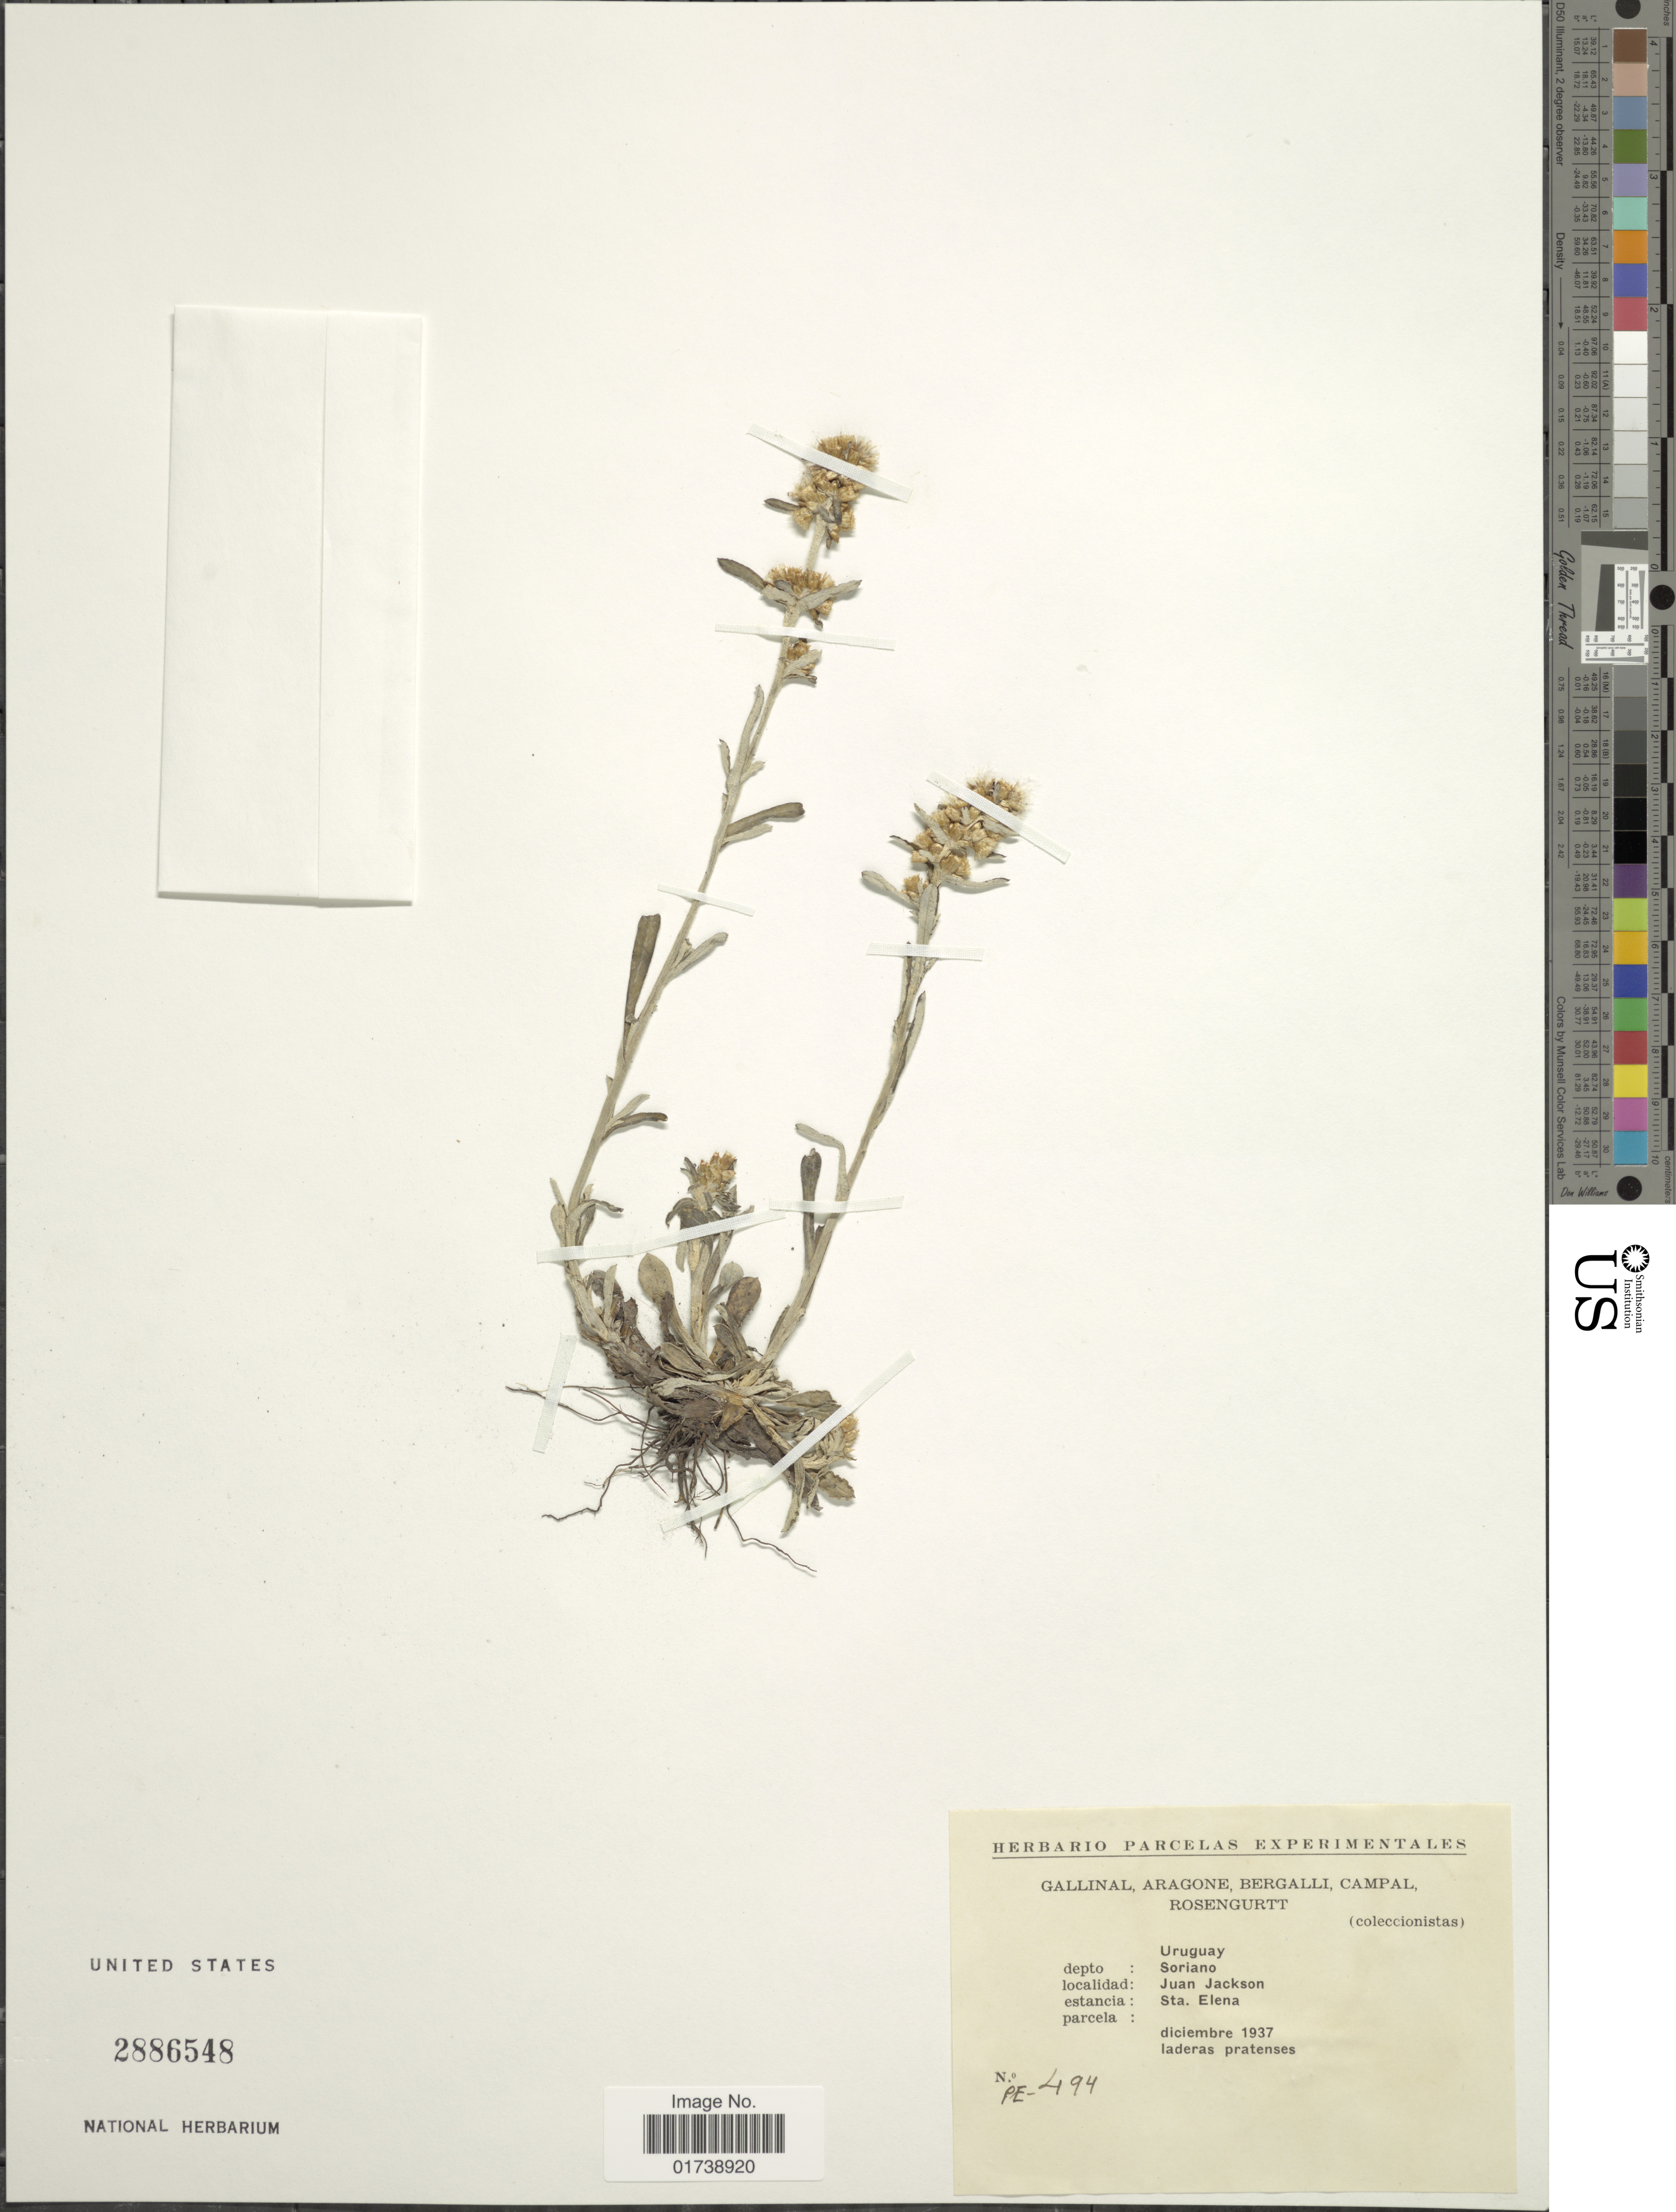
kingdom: Plantae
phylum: Tracheophyta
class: Magnoliopsida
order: Asterales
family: Asteraceae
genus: Gamochaeta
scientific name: Gamochaeta sp.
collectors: -. Gallinal, -- Aragone, -- Bergalli, -- Campal & Rosengurtt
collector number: PE-494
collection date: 1937-12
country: Uruguay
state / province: Soriano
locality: Juan Jackson, estancia Sta. Elena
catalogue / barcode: US 2886548